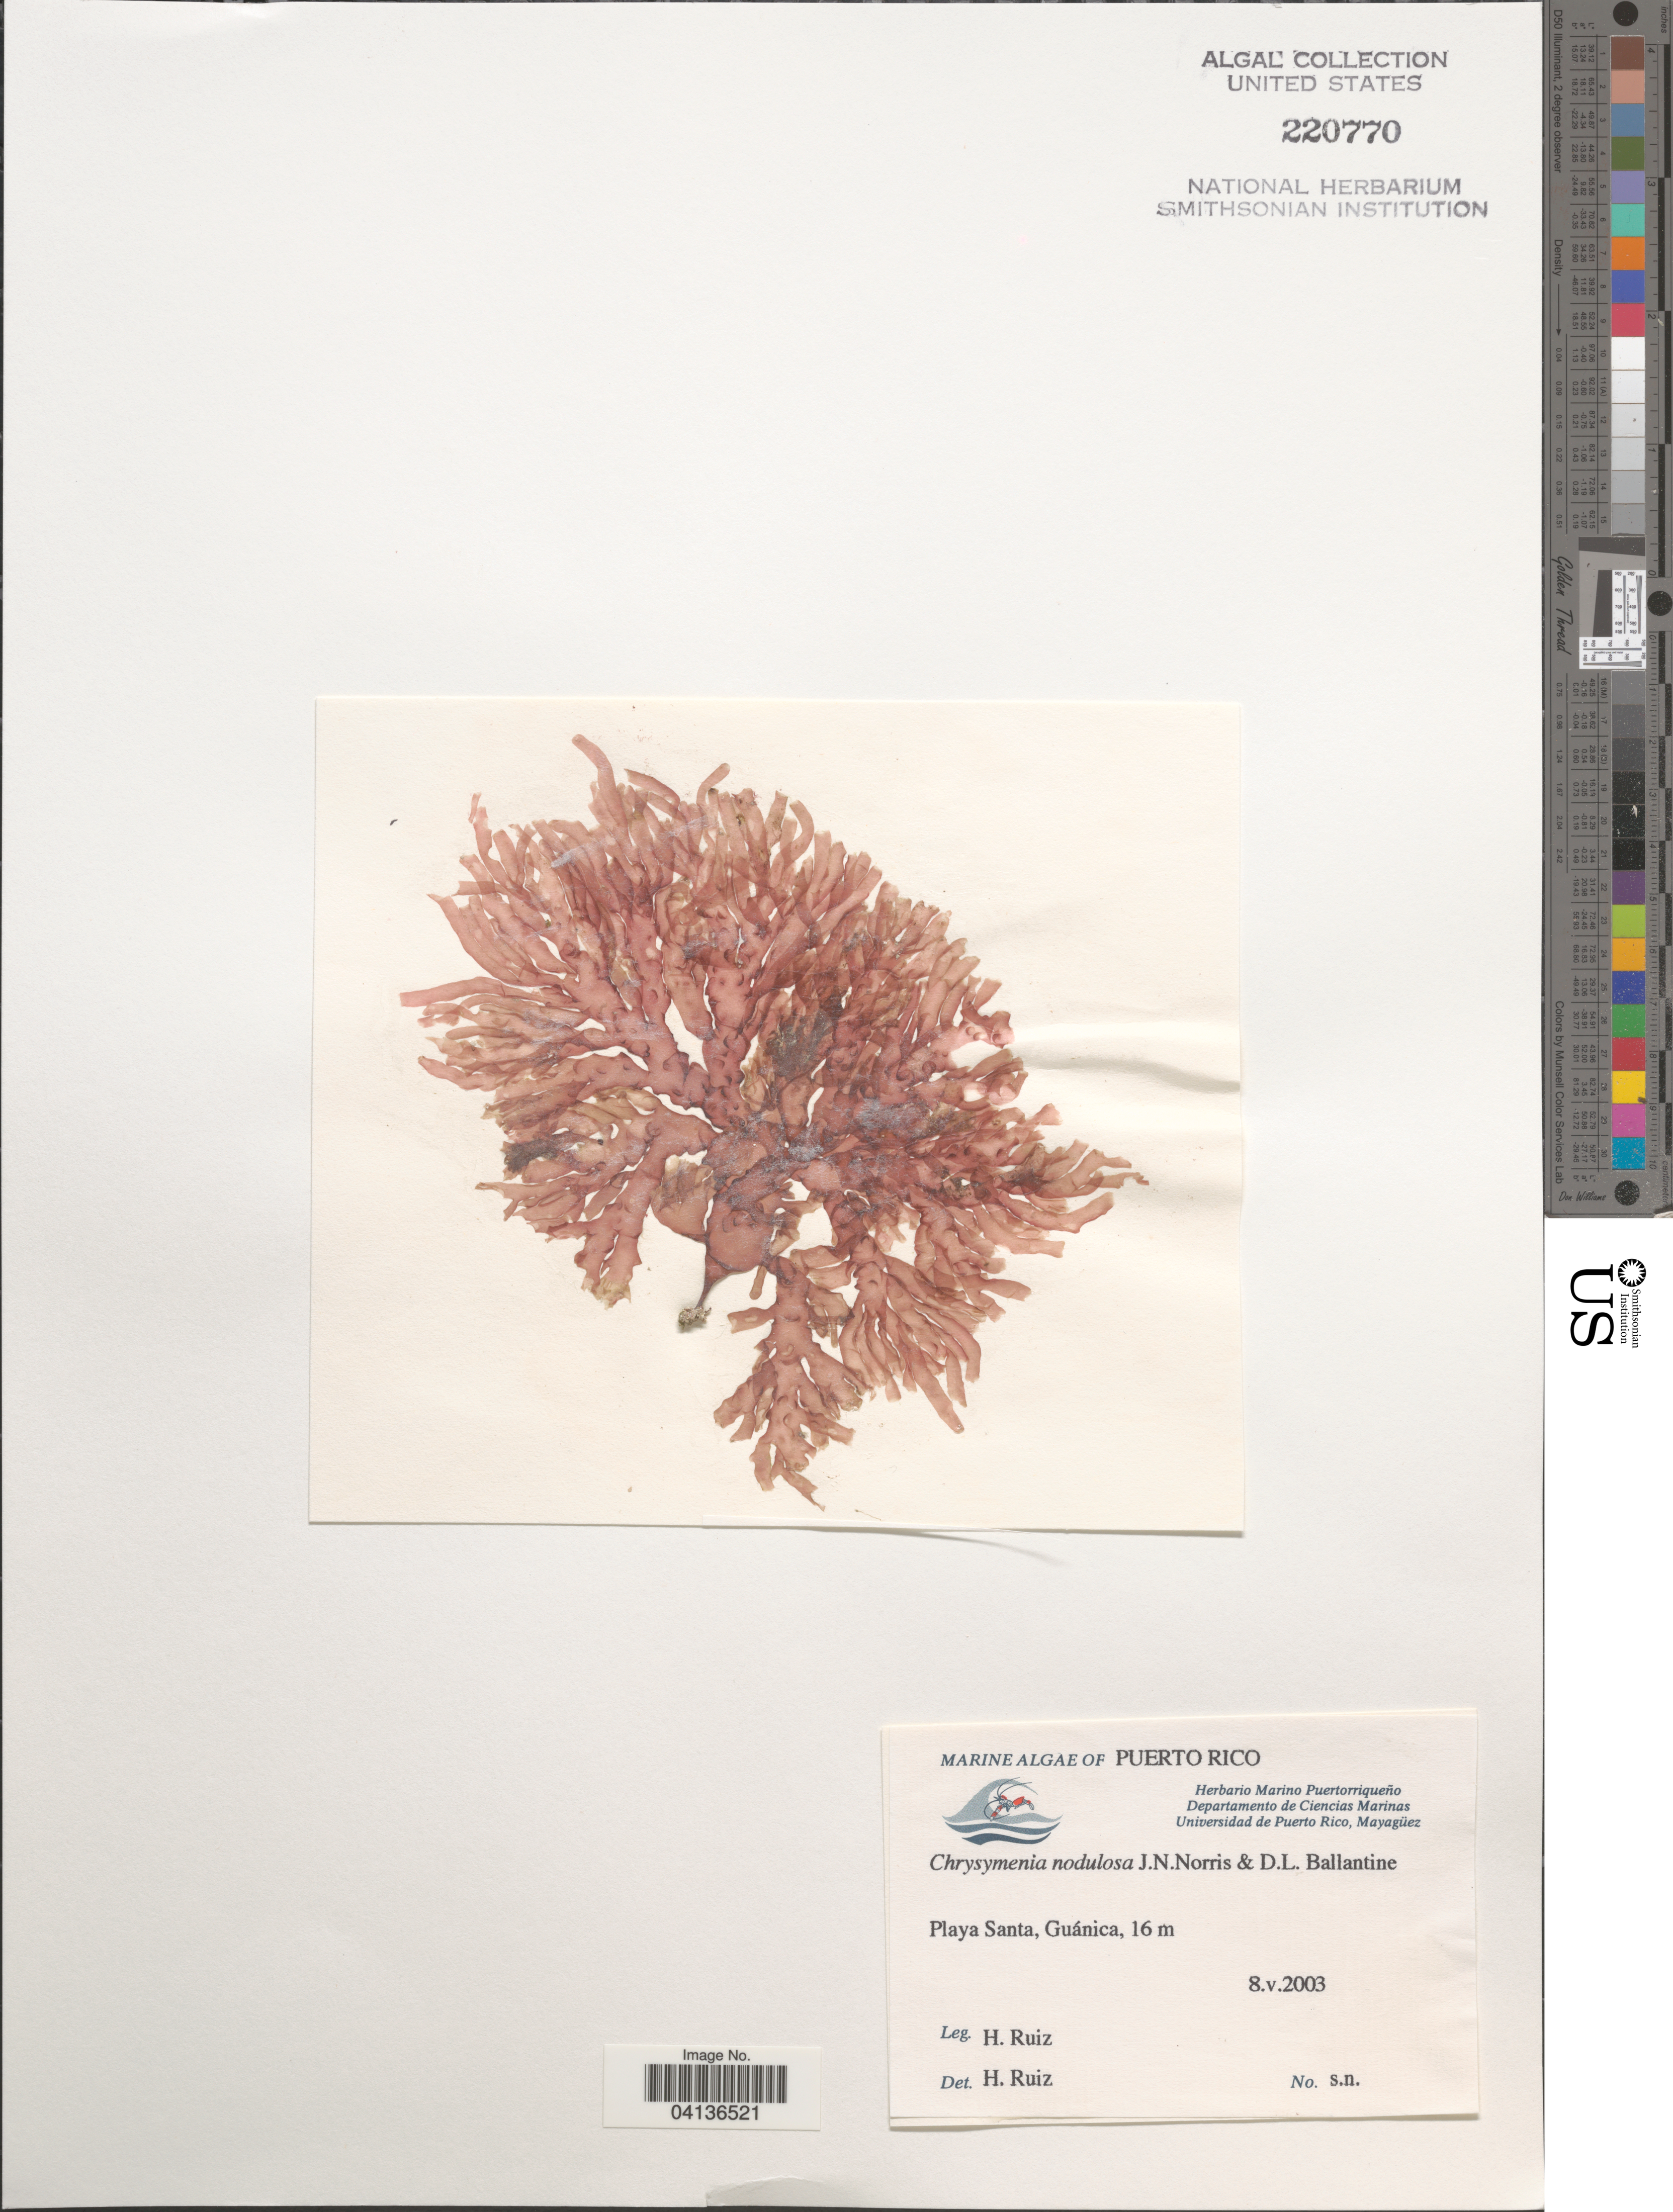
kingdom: Plantae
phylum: Rhodophyta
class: Florideophyceae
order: Rhodymeniales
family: Rhodymeniaceae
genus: Chrysymenia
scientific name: Chrysymenia nodulosa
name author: J.N. Norris & D.L. Ballant.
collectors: H. Ruiz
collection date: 2003-05-08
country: Puerto Rico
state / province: Guánica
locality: Playa Santa.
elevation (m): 16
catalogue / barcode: US 220770